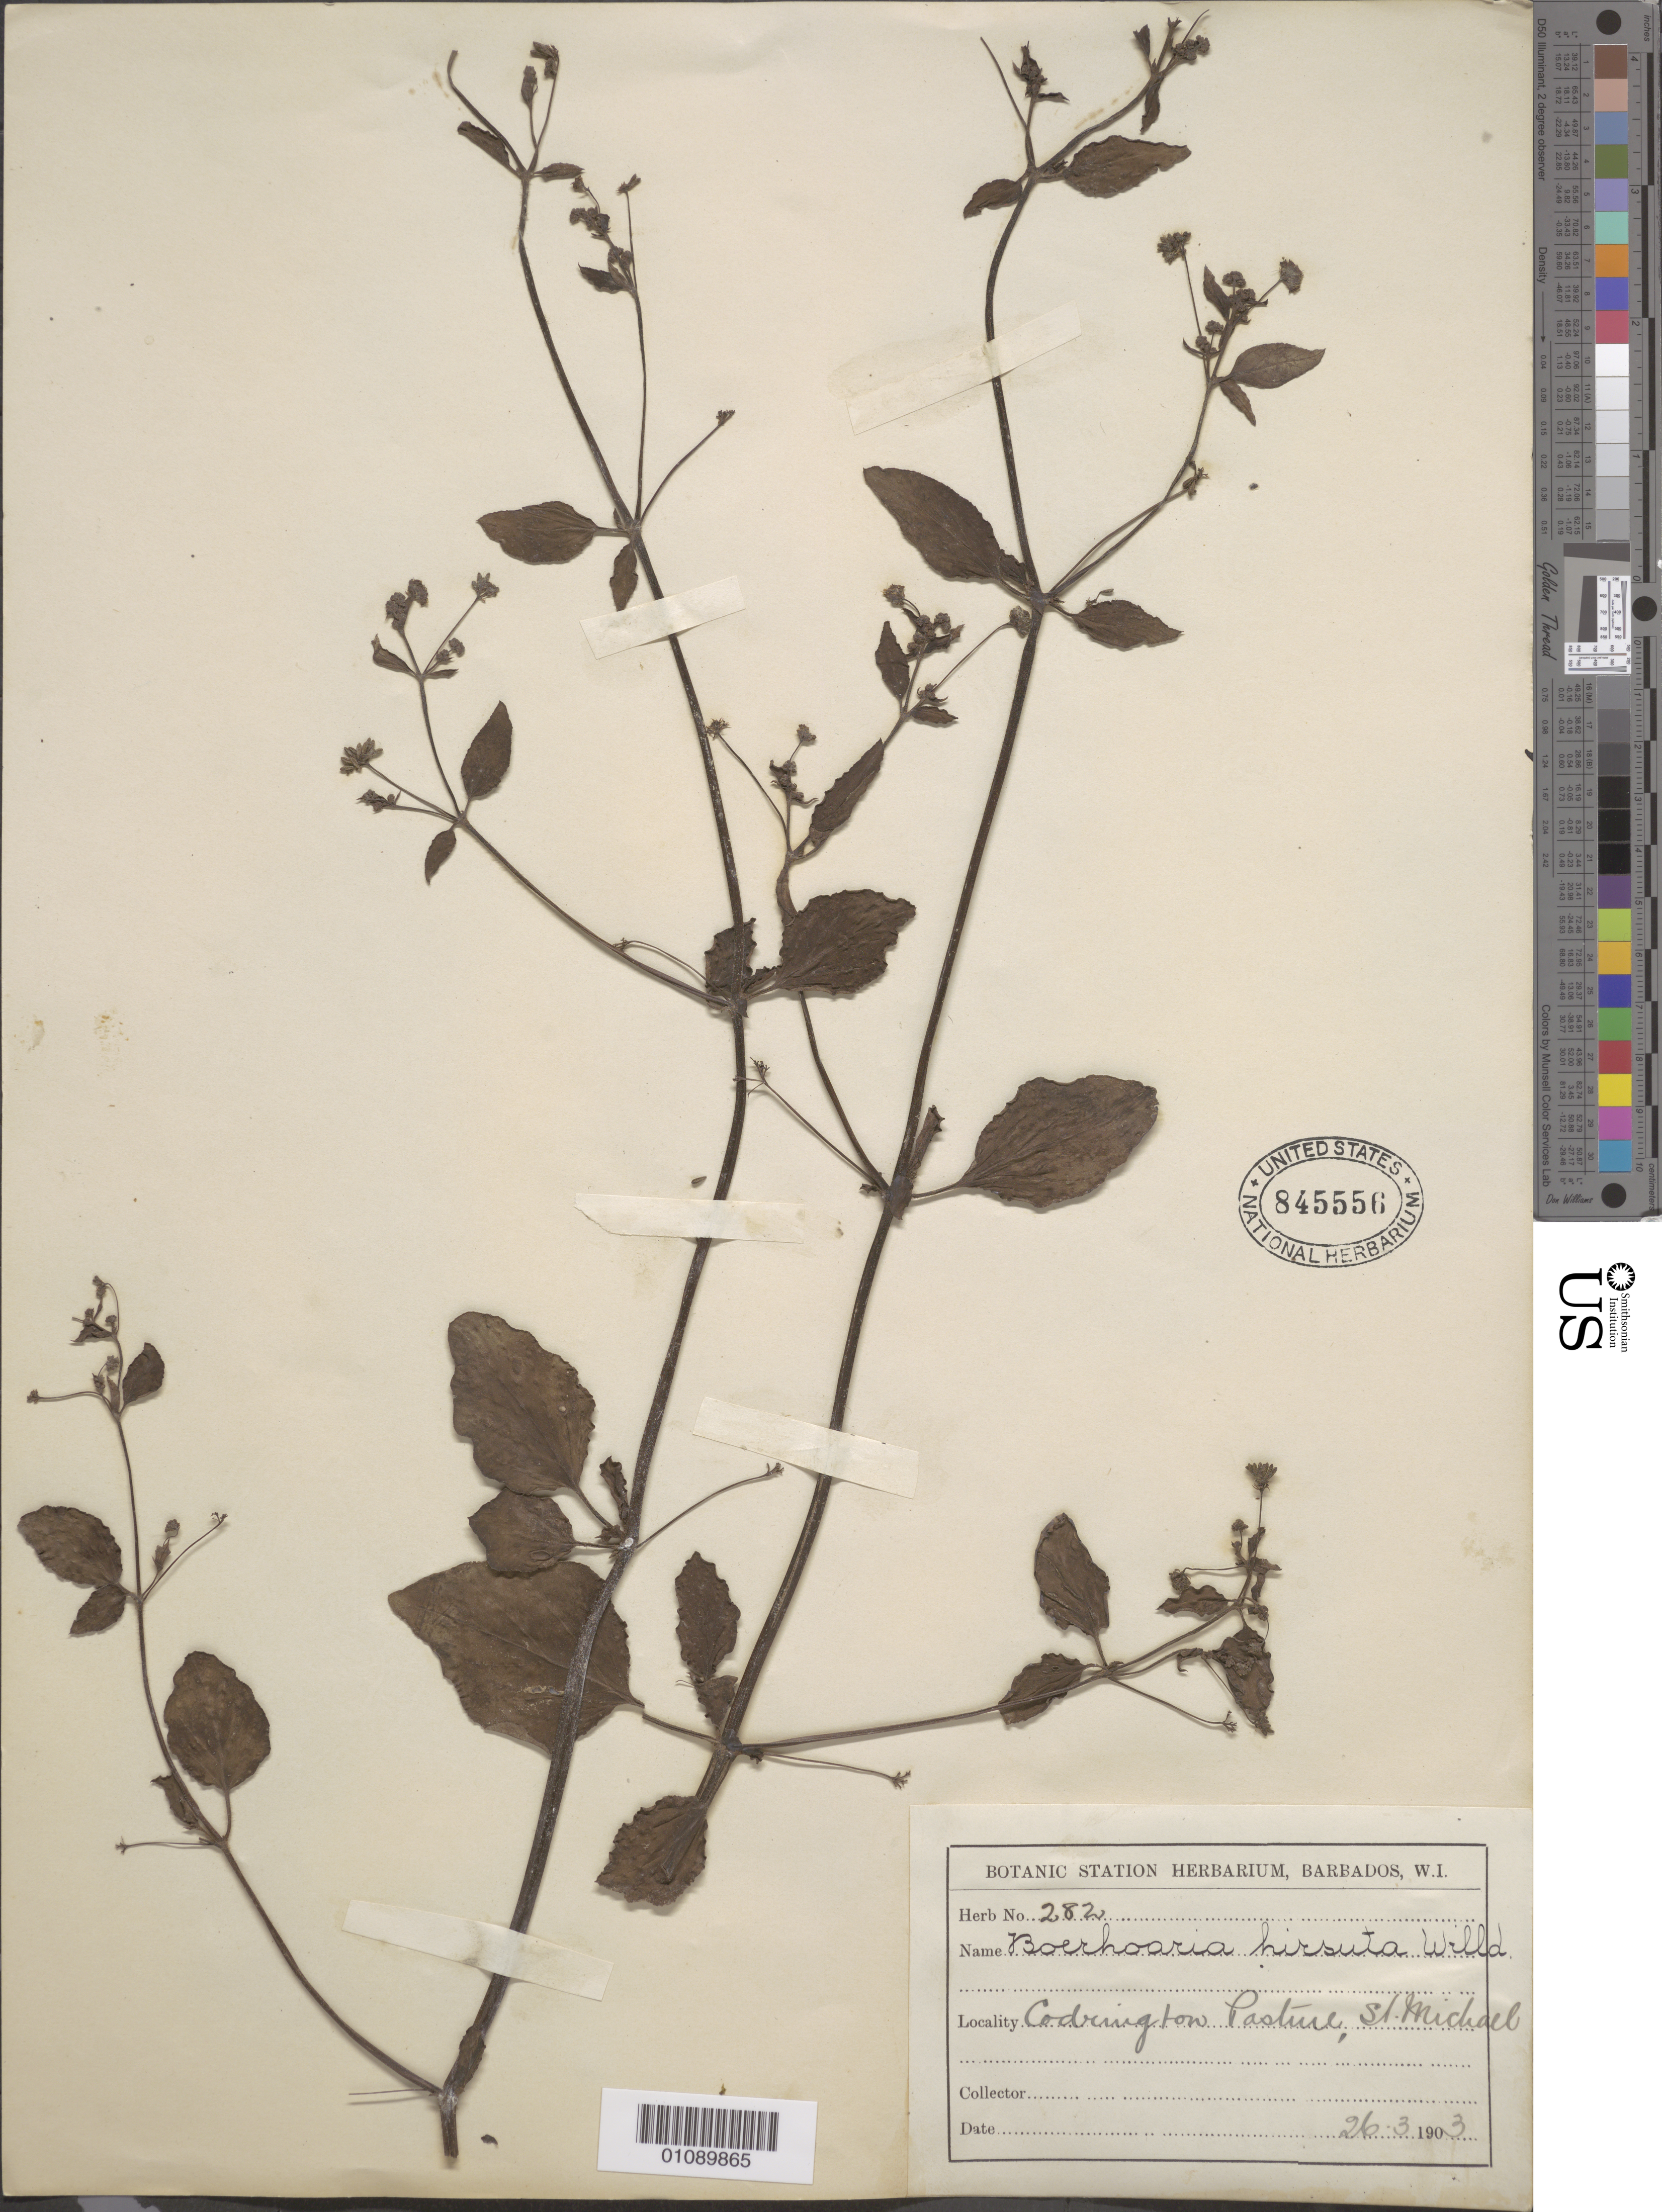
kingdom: Plantae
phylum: Tracheophyta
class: Magnoliopsida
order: Caryophyllales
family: Nyctaginaceae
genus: Boerhavia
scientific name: Boerhavia coccinea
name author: Mill.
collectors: ex herb. Bot. Sta. Barbados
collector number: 282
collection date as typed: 26 Mar 1903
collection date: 1903-03-26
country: Barbados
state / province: Saint Michael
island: Barbados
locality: St. Michael, Codrington Pasture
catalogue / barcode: US 845556